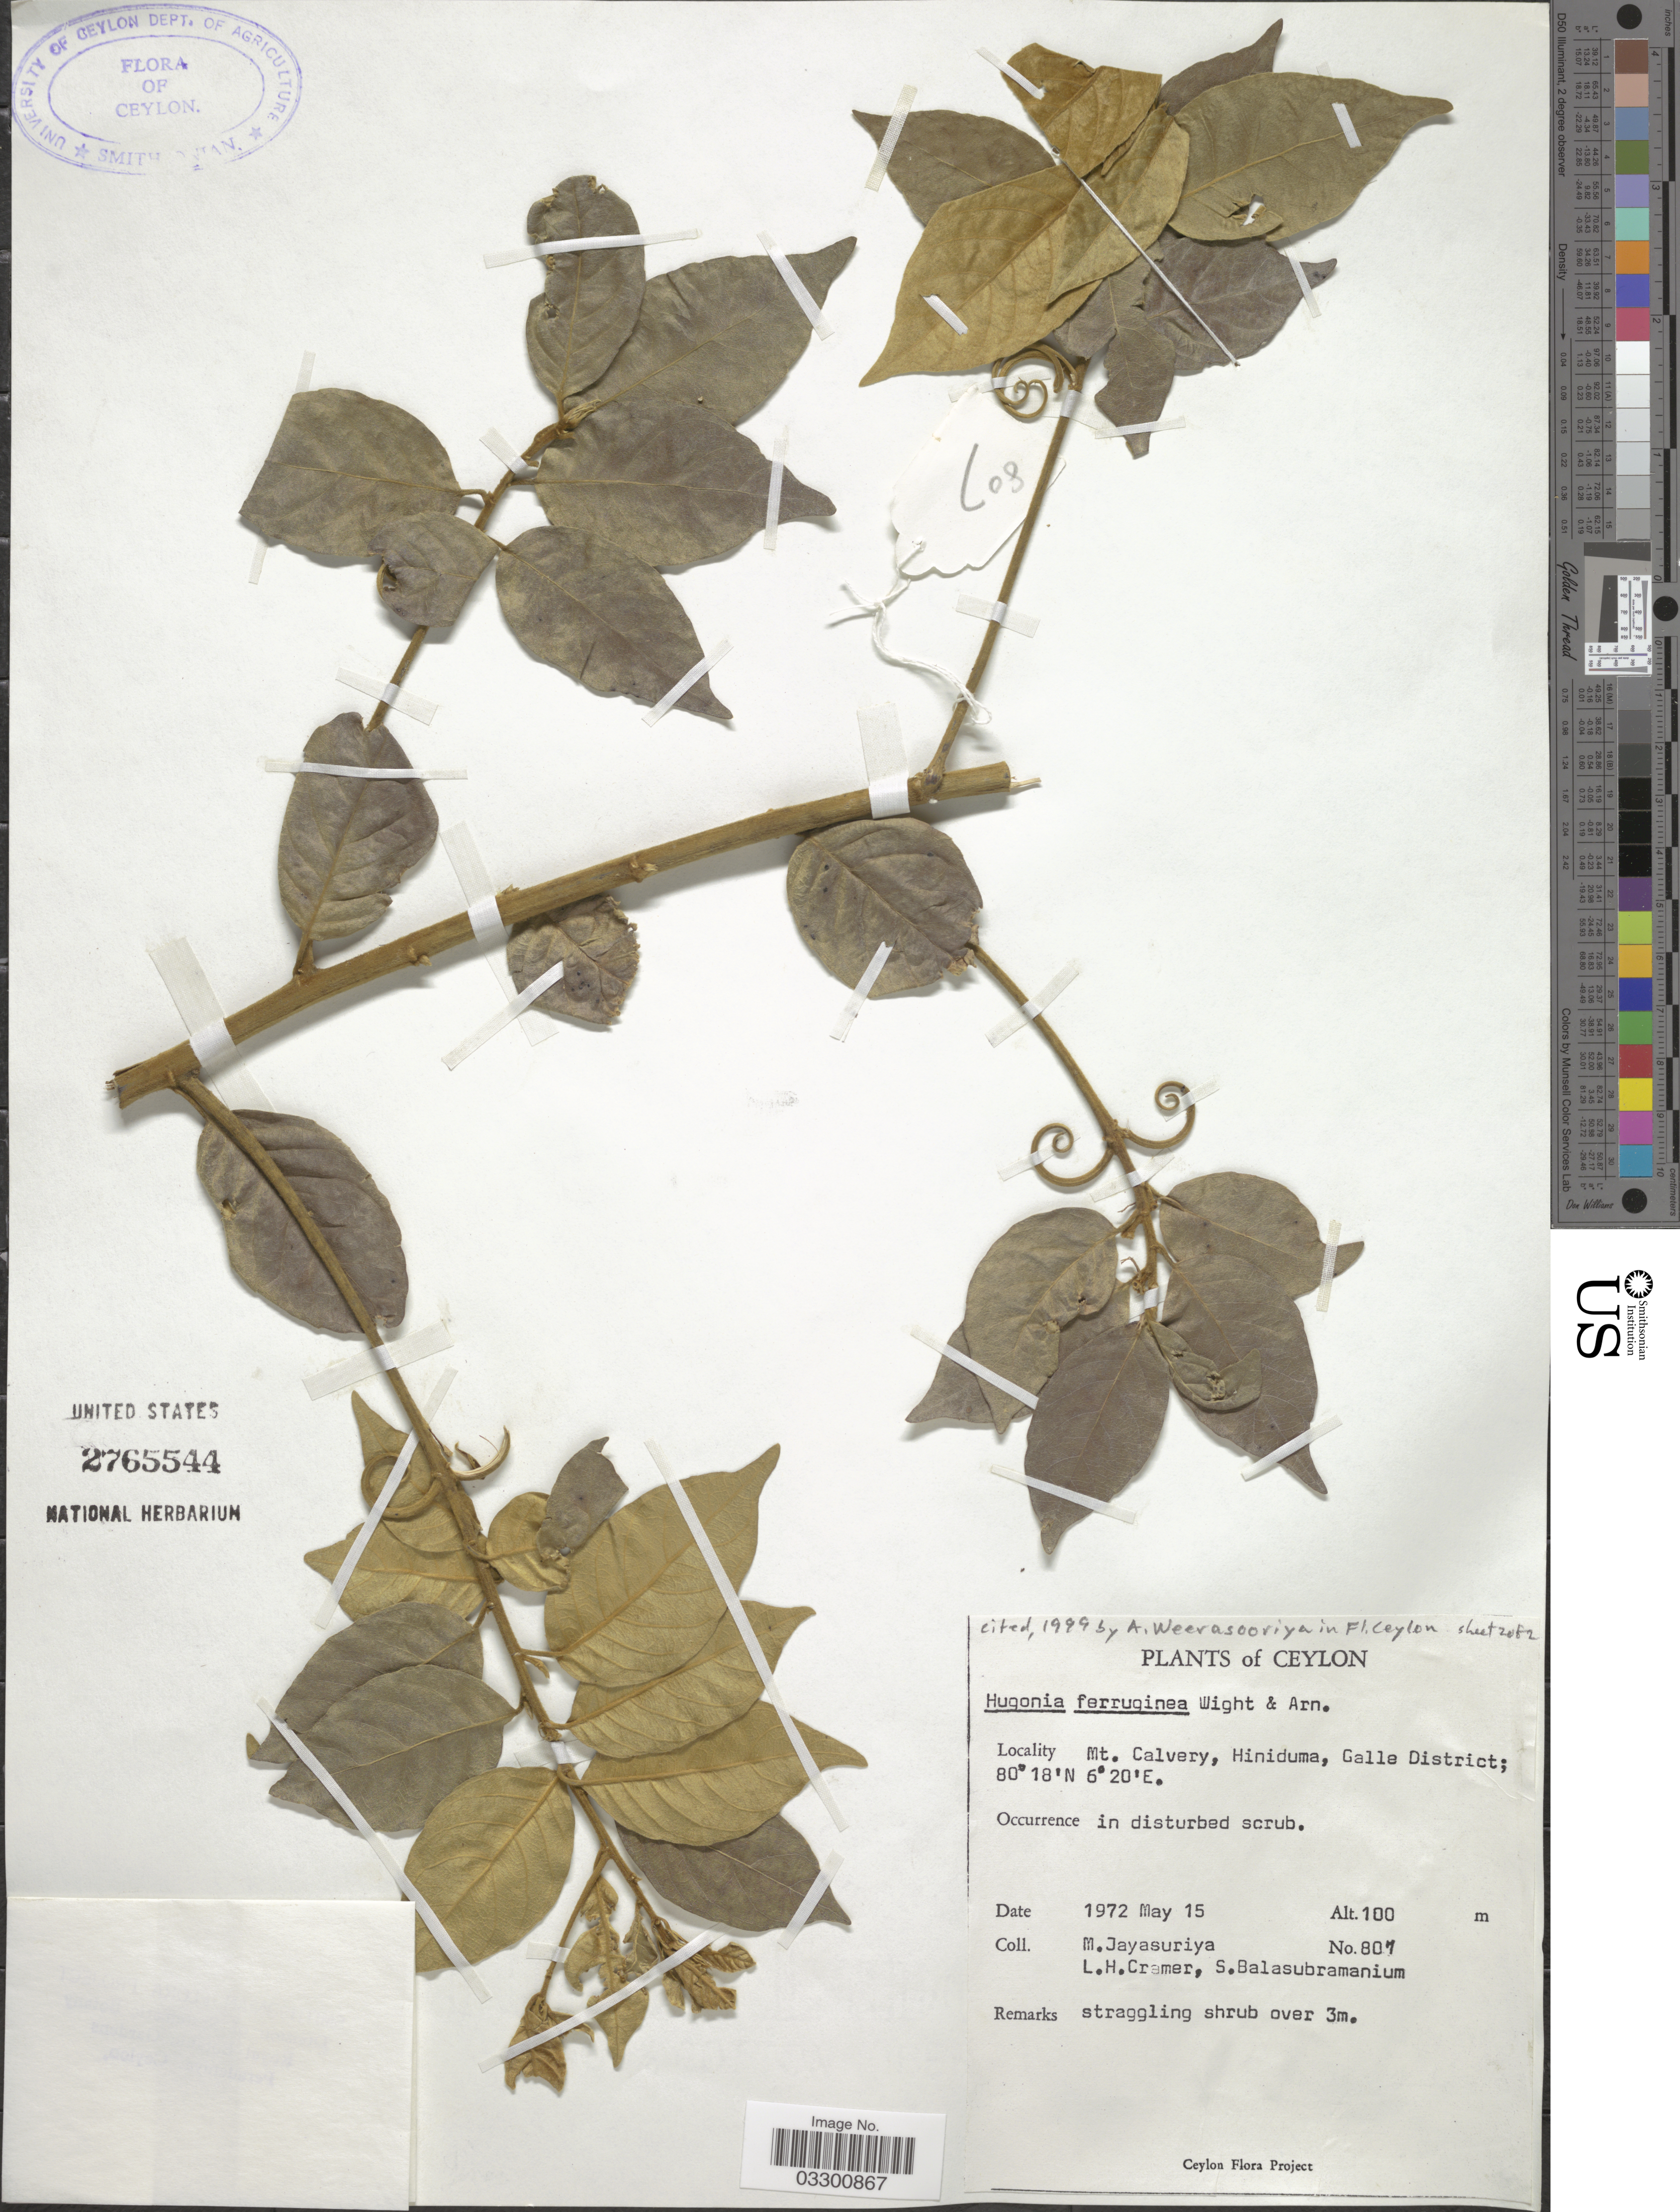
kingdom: Plantae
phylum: Tracheophyta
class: Magnoliopsida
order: Malpighiales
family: Linaceae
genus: Hugonia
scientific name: Hugonia ferruginea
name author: Wight & Arn.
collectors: M. Jayasuriya, L. H. Cramer & S. Balasubramanium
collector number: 807*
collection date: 1972-05-15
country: Sri Lanka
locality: Ceylon, Mt. Calvery, Hiniduma, Galle District.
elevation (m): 100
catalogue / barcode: US 2765544